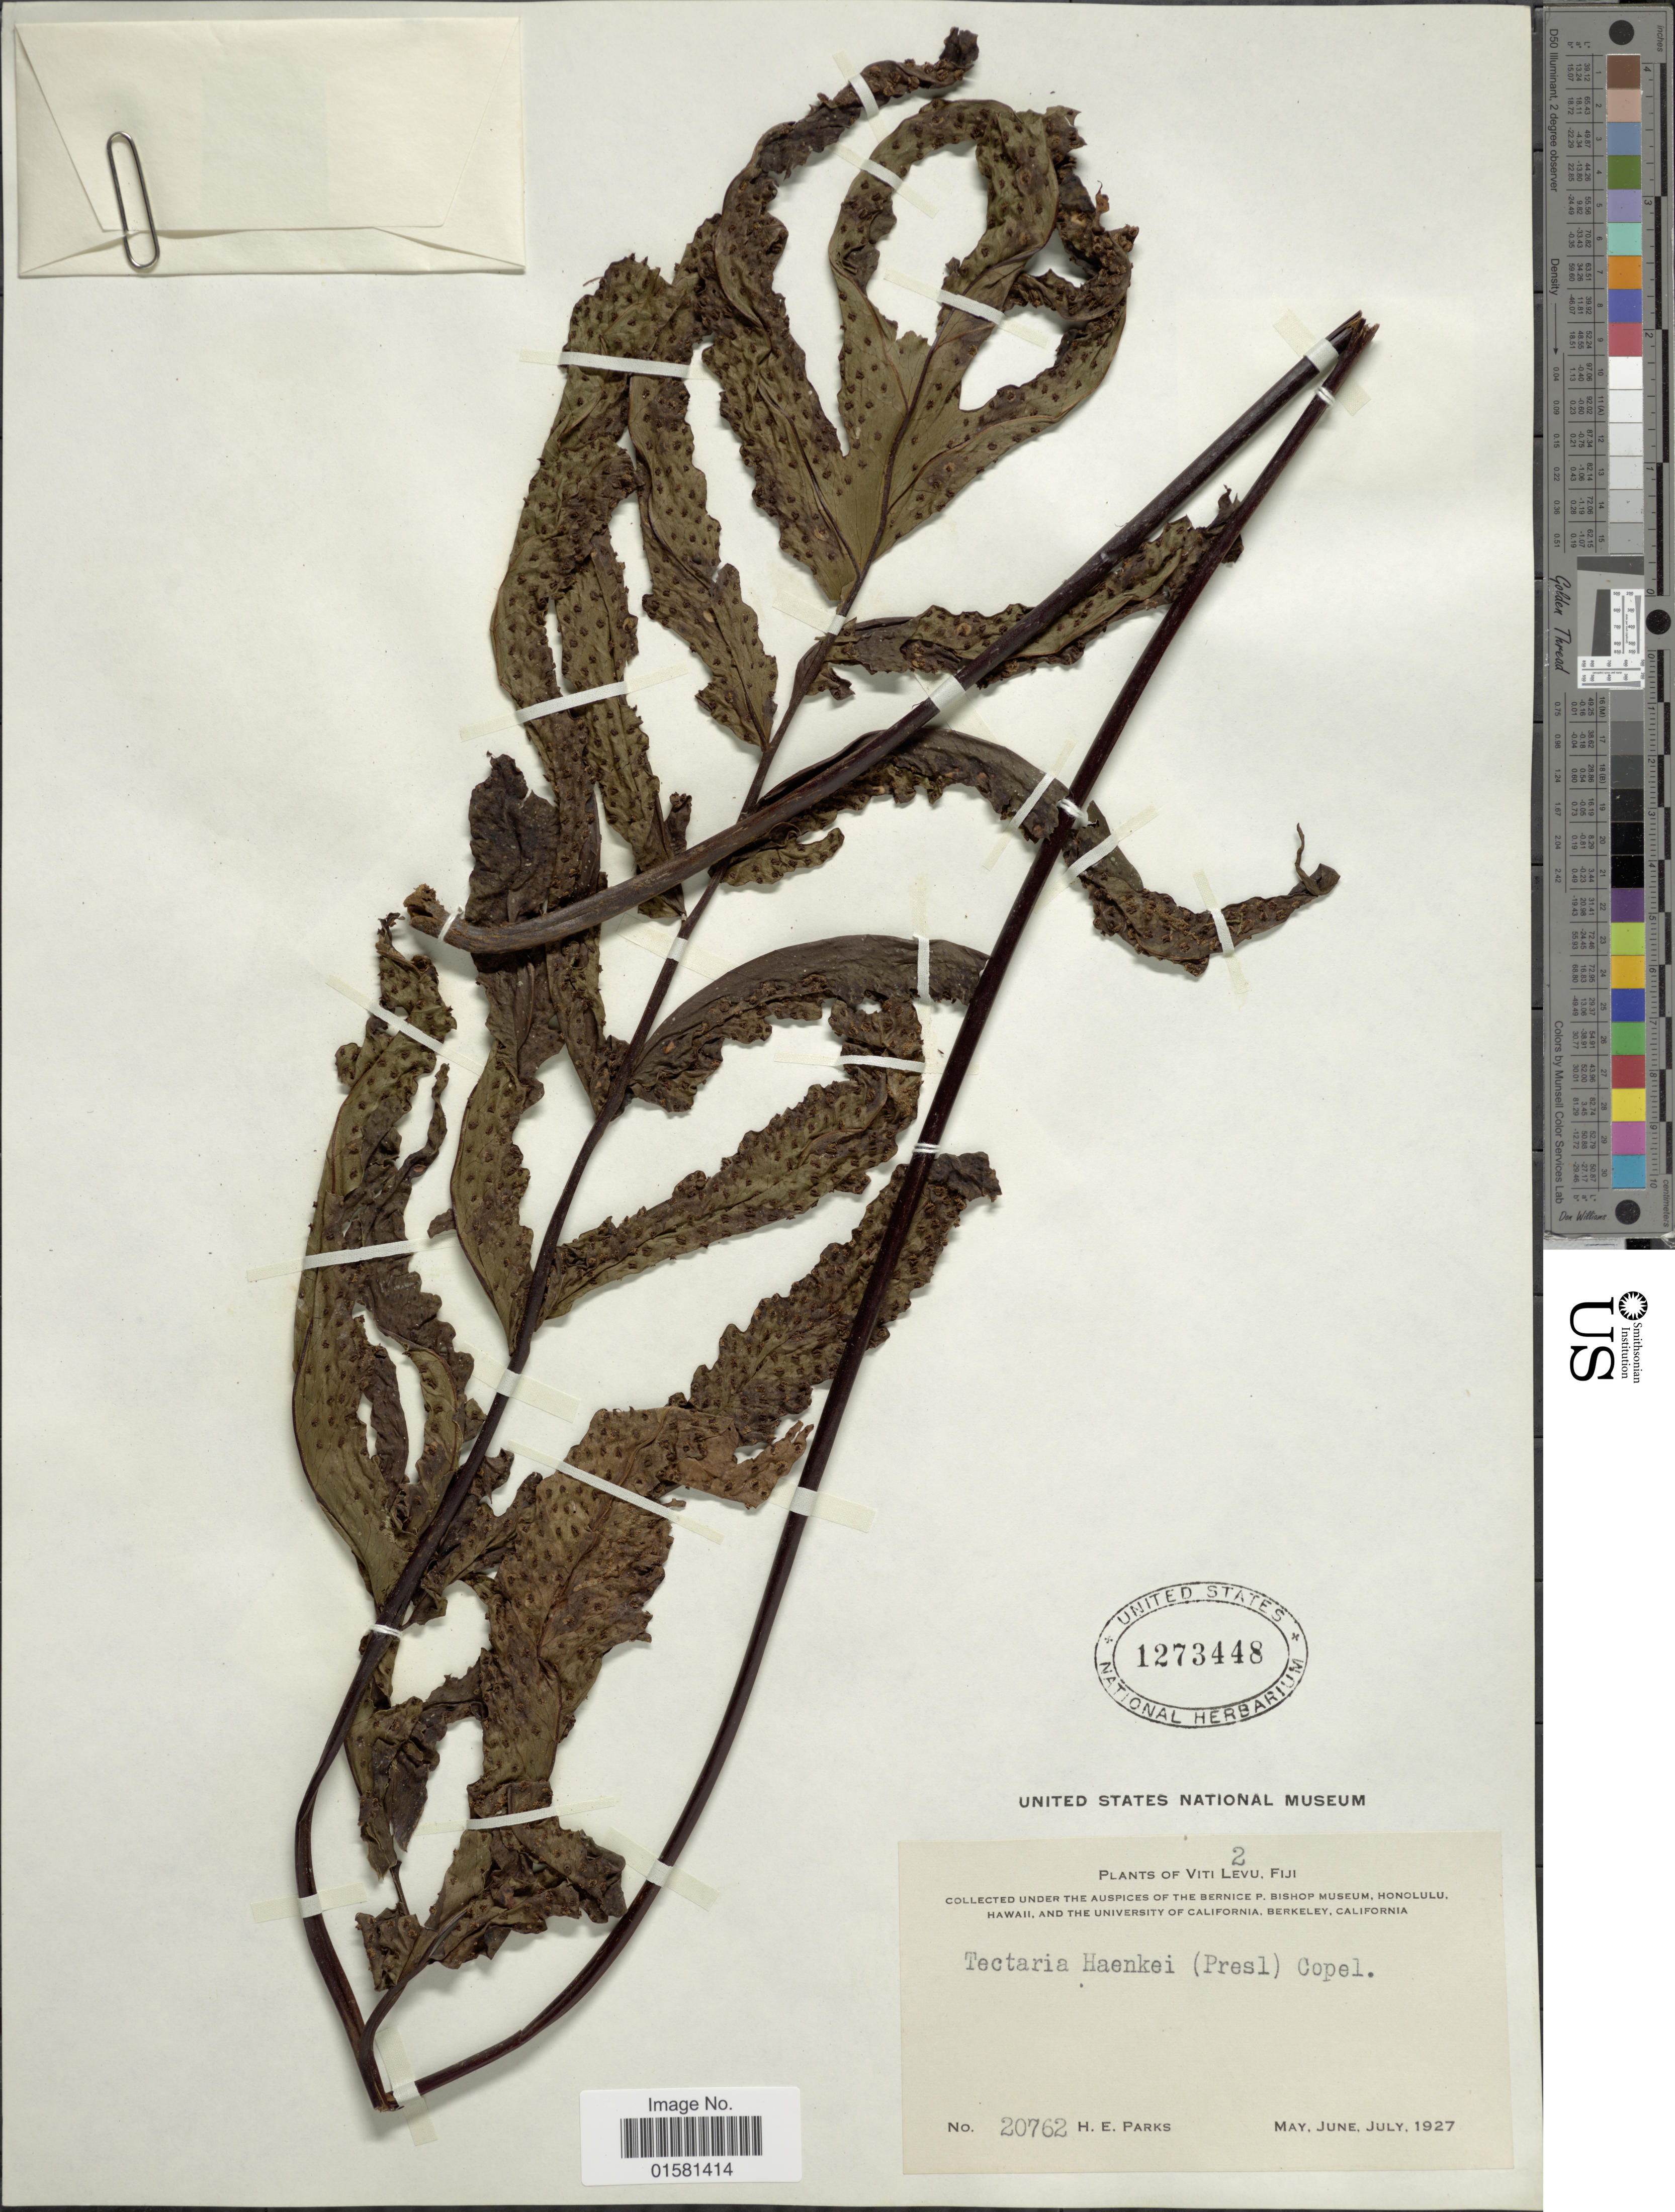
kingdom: Plantae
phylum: Tracheophyta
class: Polypodiopsida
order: Polypodiales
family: Tectariaceae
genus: Tectaria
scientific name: Tectaria haenkei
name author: (C. Presl) Copel.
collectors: H. E. Parks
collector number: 20762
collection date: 1927-05/1927-07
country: Fiji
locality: Viti Levu, Fiji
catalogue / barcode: US 1273448